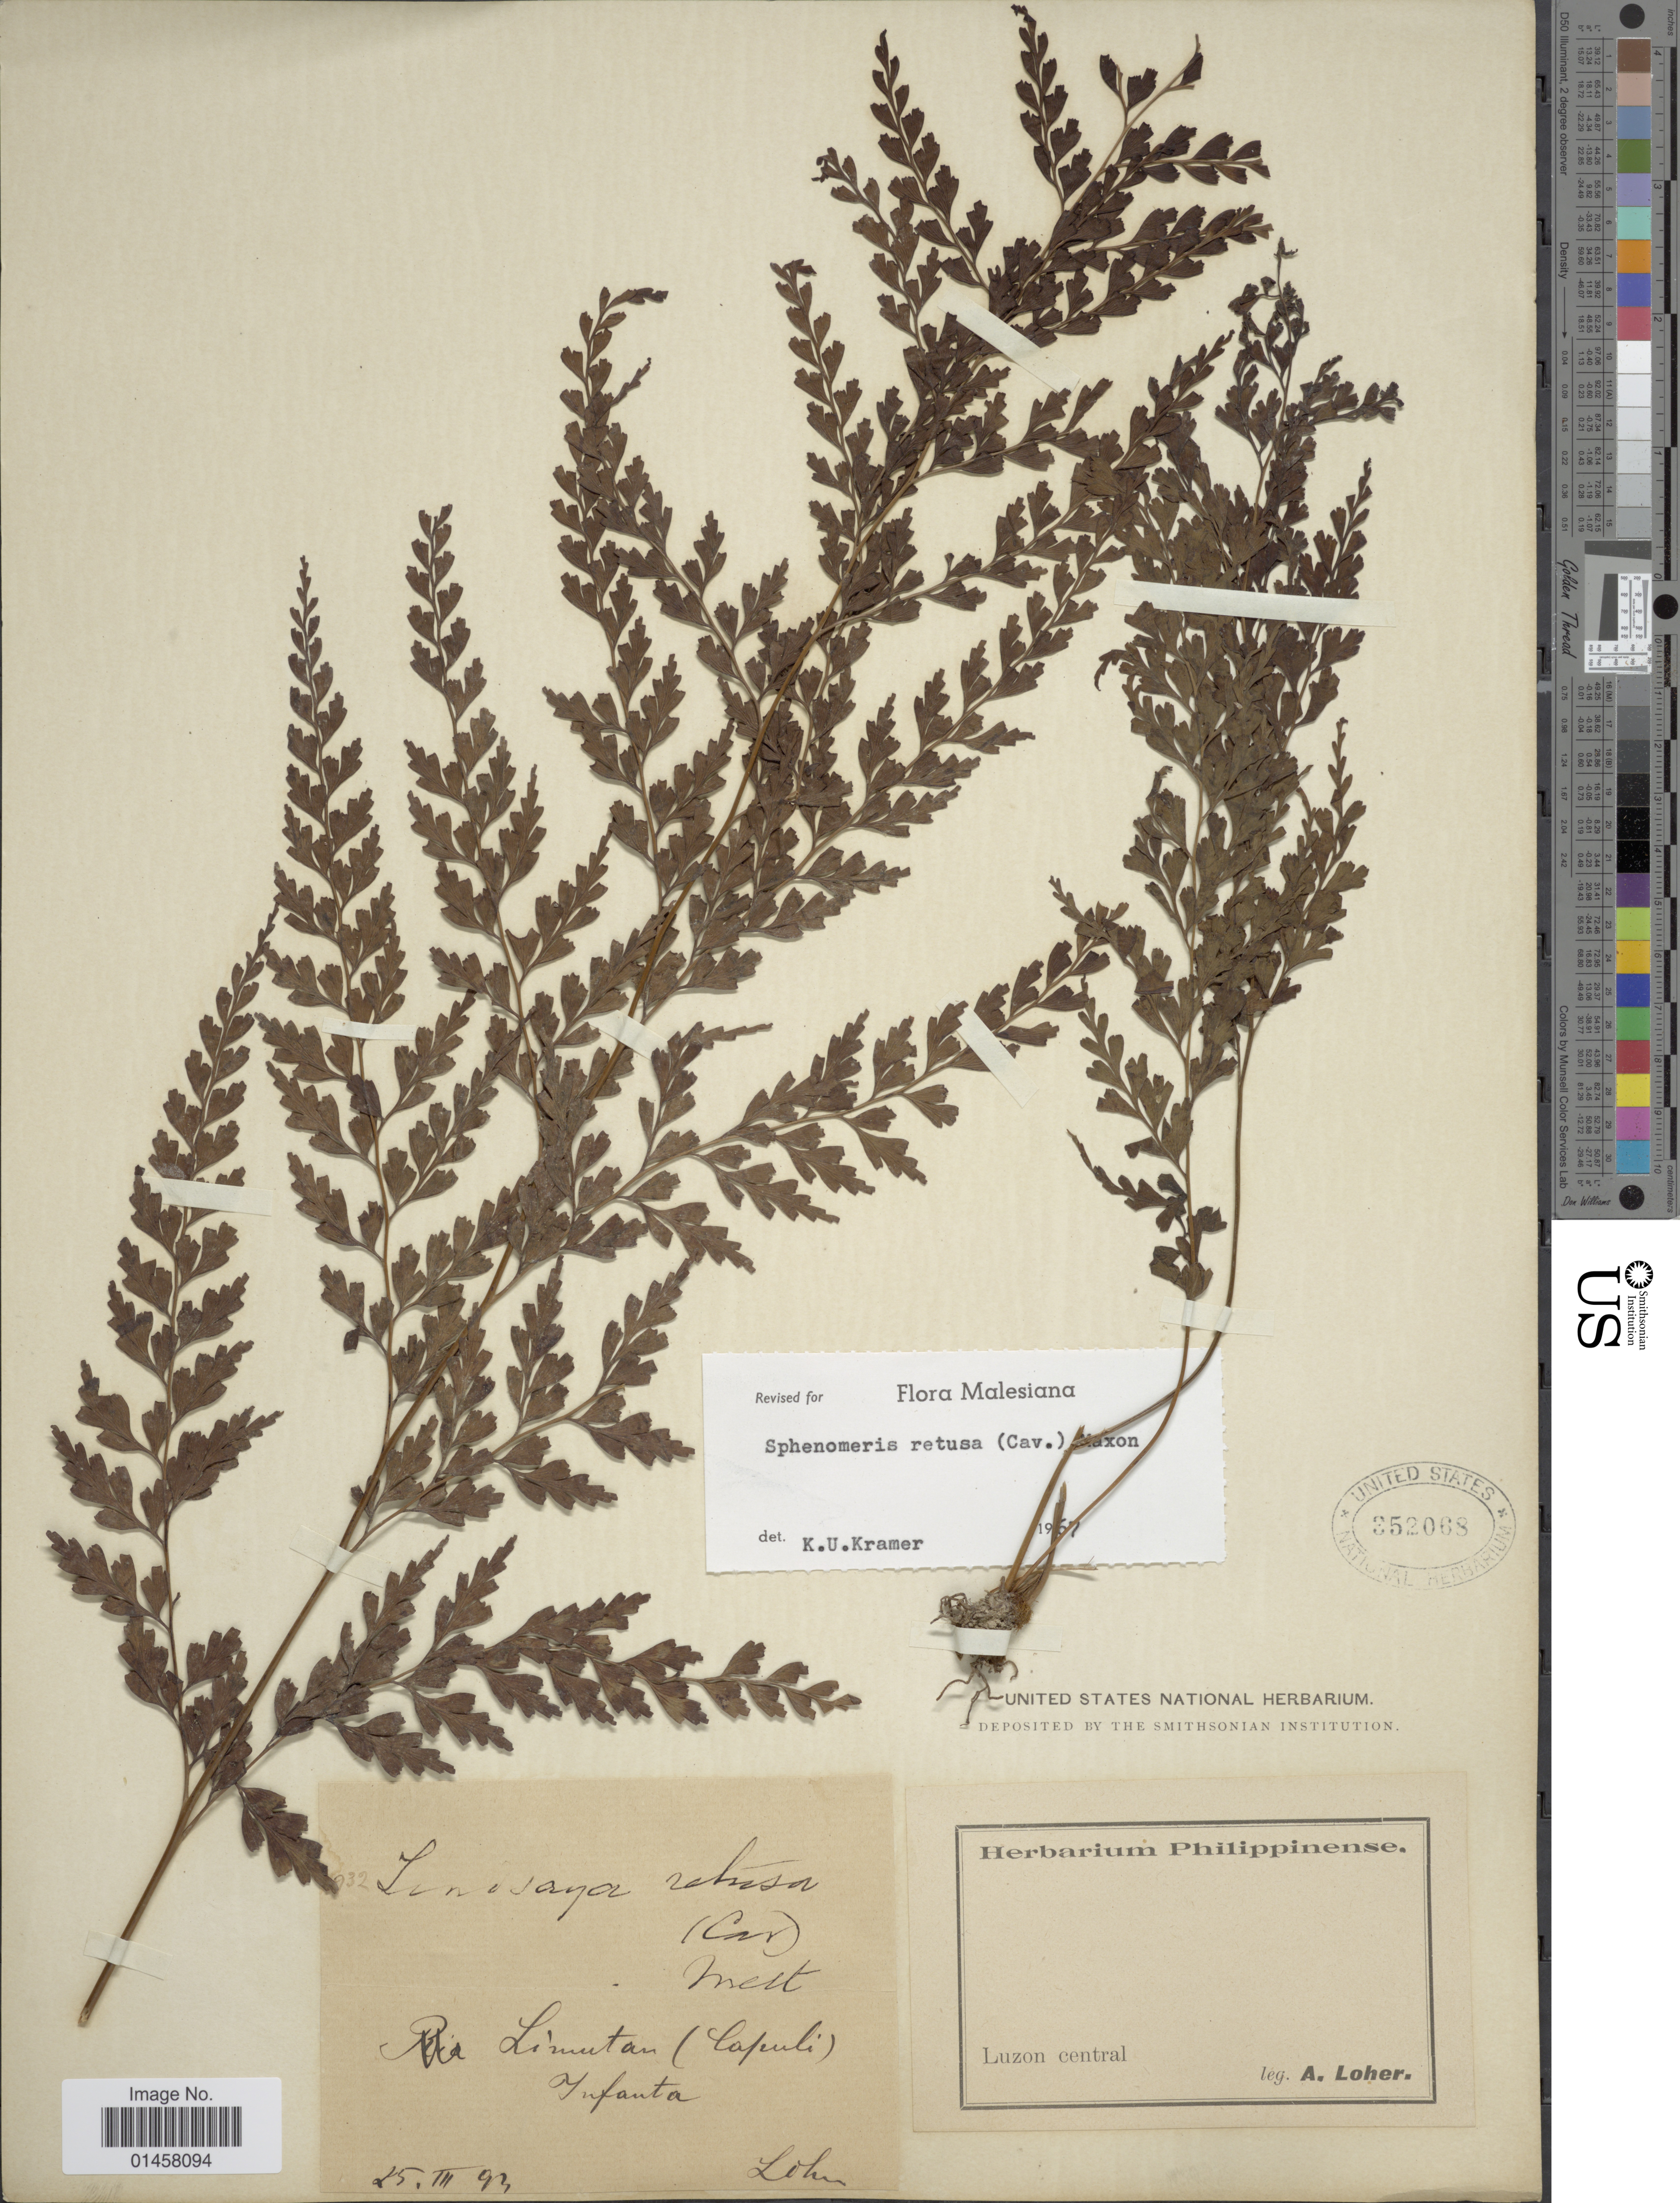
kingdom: Plantae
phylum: Tracheophyta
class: Polypodiopsida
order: Polypodiales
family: Lindsaeaceae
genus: Sphenomeris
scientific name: Sphenomeris retusa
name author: (Cav.) Maxim.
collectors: A. Loher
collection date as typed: Transcribed d/m/y: 25/3/93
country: Philippines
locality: Luzon central, Limutan (Capuli) Infanta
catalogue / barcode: US 352068